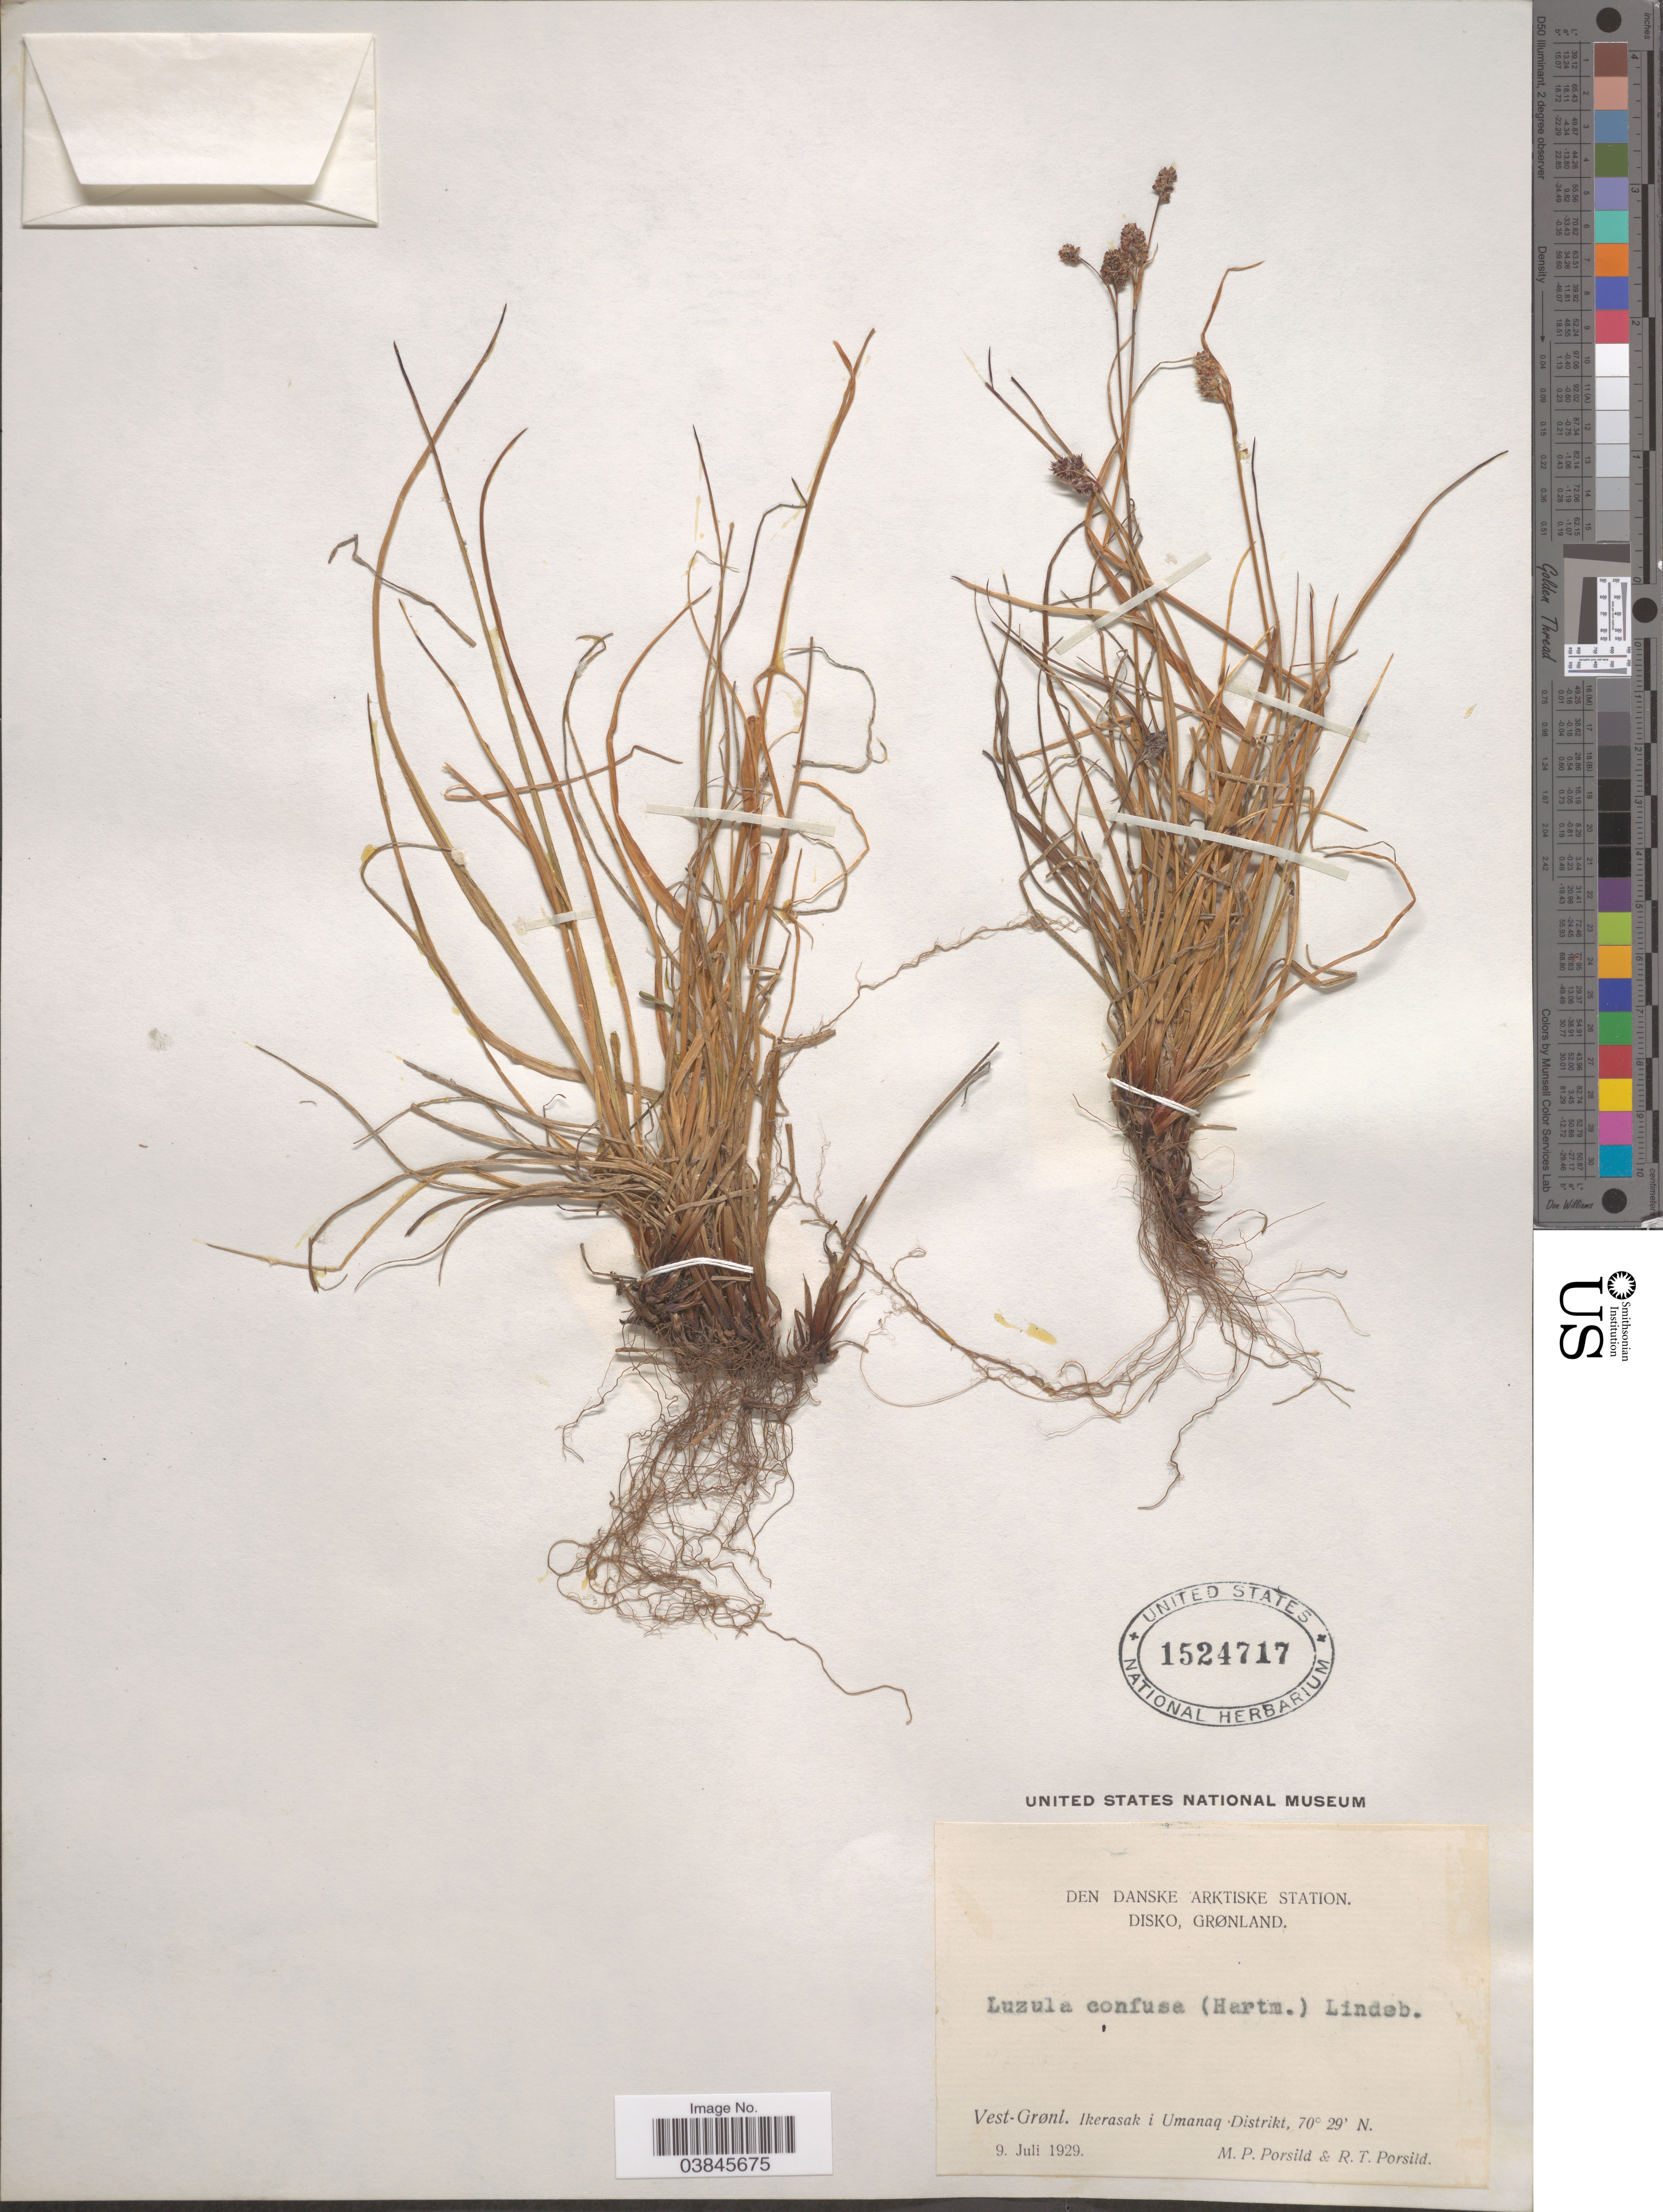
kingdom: Plantae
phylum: Tracheophyta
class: Liliopsida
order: Poales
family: Juncaceae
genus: Luzula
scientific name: Luzula confusa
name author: Lindeb.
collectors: M. P. Porsild & R. T. Porsild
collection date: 1929-07-09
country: Greenland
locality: Den Danske Arktiske Station. Disko, Grønland. Vest-Grønl. Ikerasak i Umanaq Distrikt.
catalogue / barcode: US 1524717